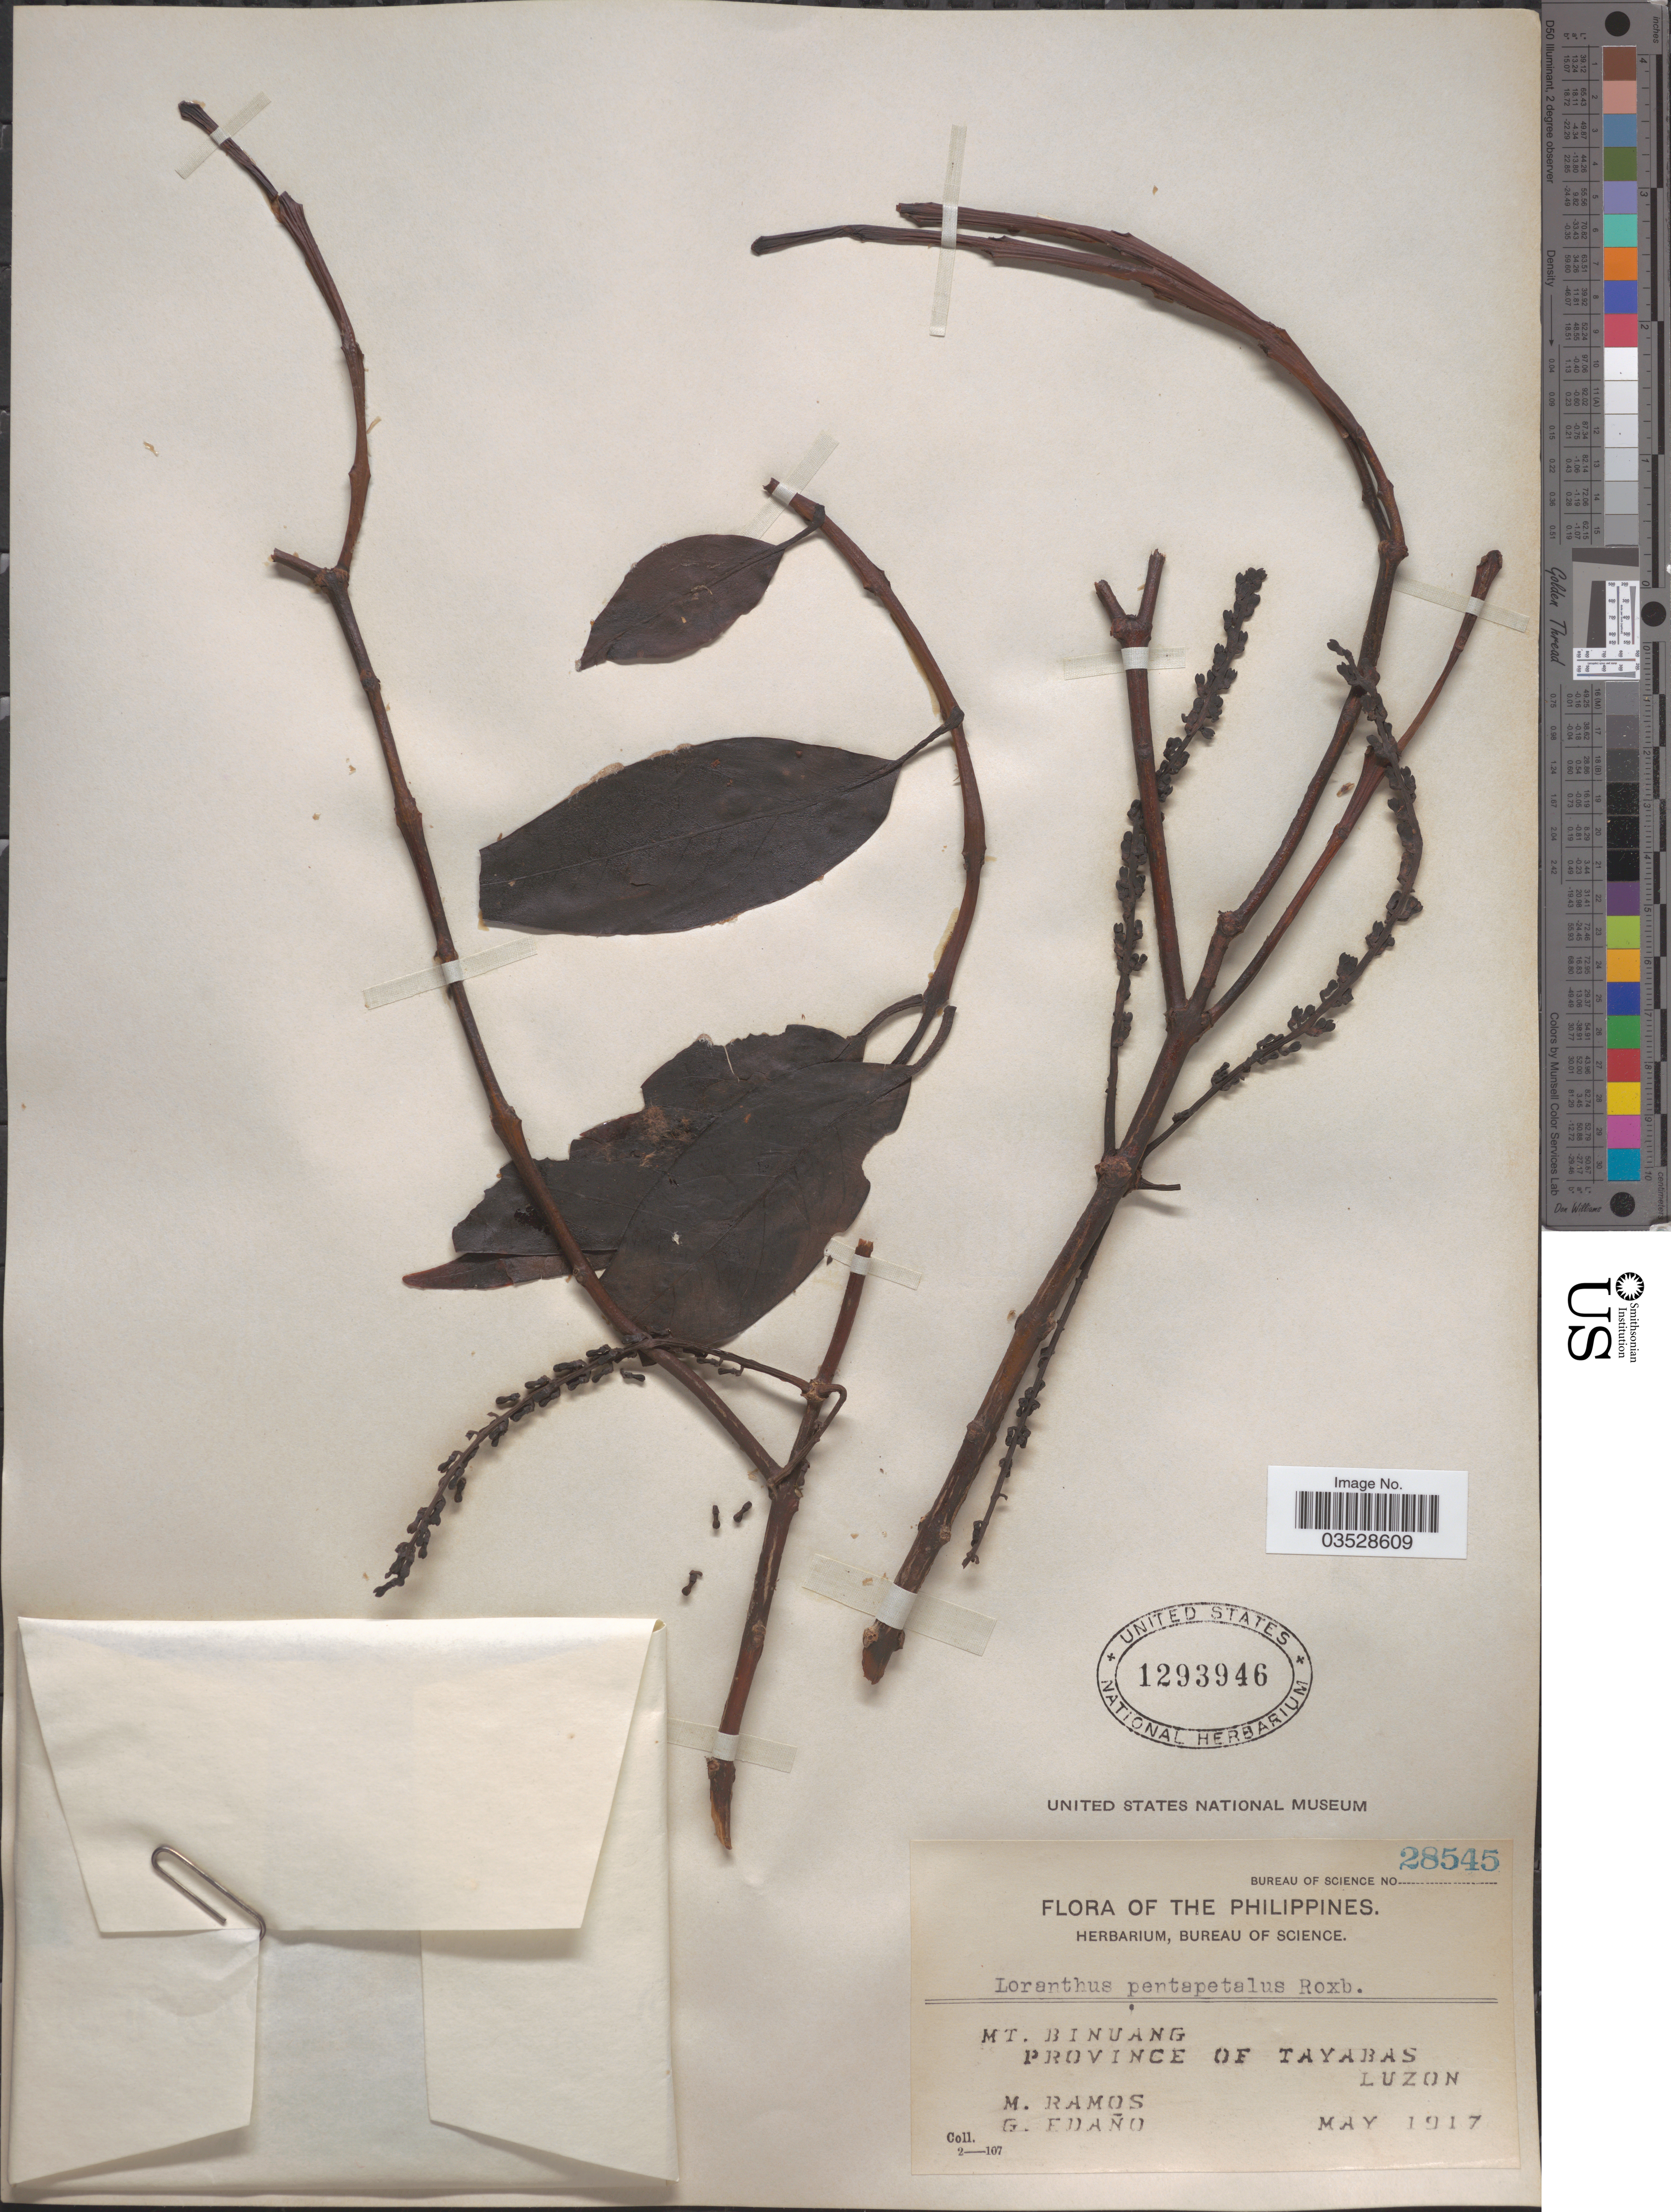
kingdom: Plantae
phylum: Tracheophyta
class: Magnoliopsida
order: Santalales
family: Loranthaceae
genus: Loranthus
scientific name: Loranthus pentapetalus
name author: Roxb.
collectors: M. Ramos & G. Edaño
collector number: Bureau of Science 28545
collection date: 1917-05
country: Philippines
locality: Mt. Binuang. Province of Tayabas. Luzon.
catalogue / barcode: US 1293946